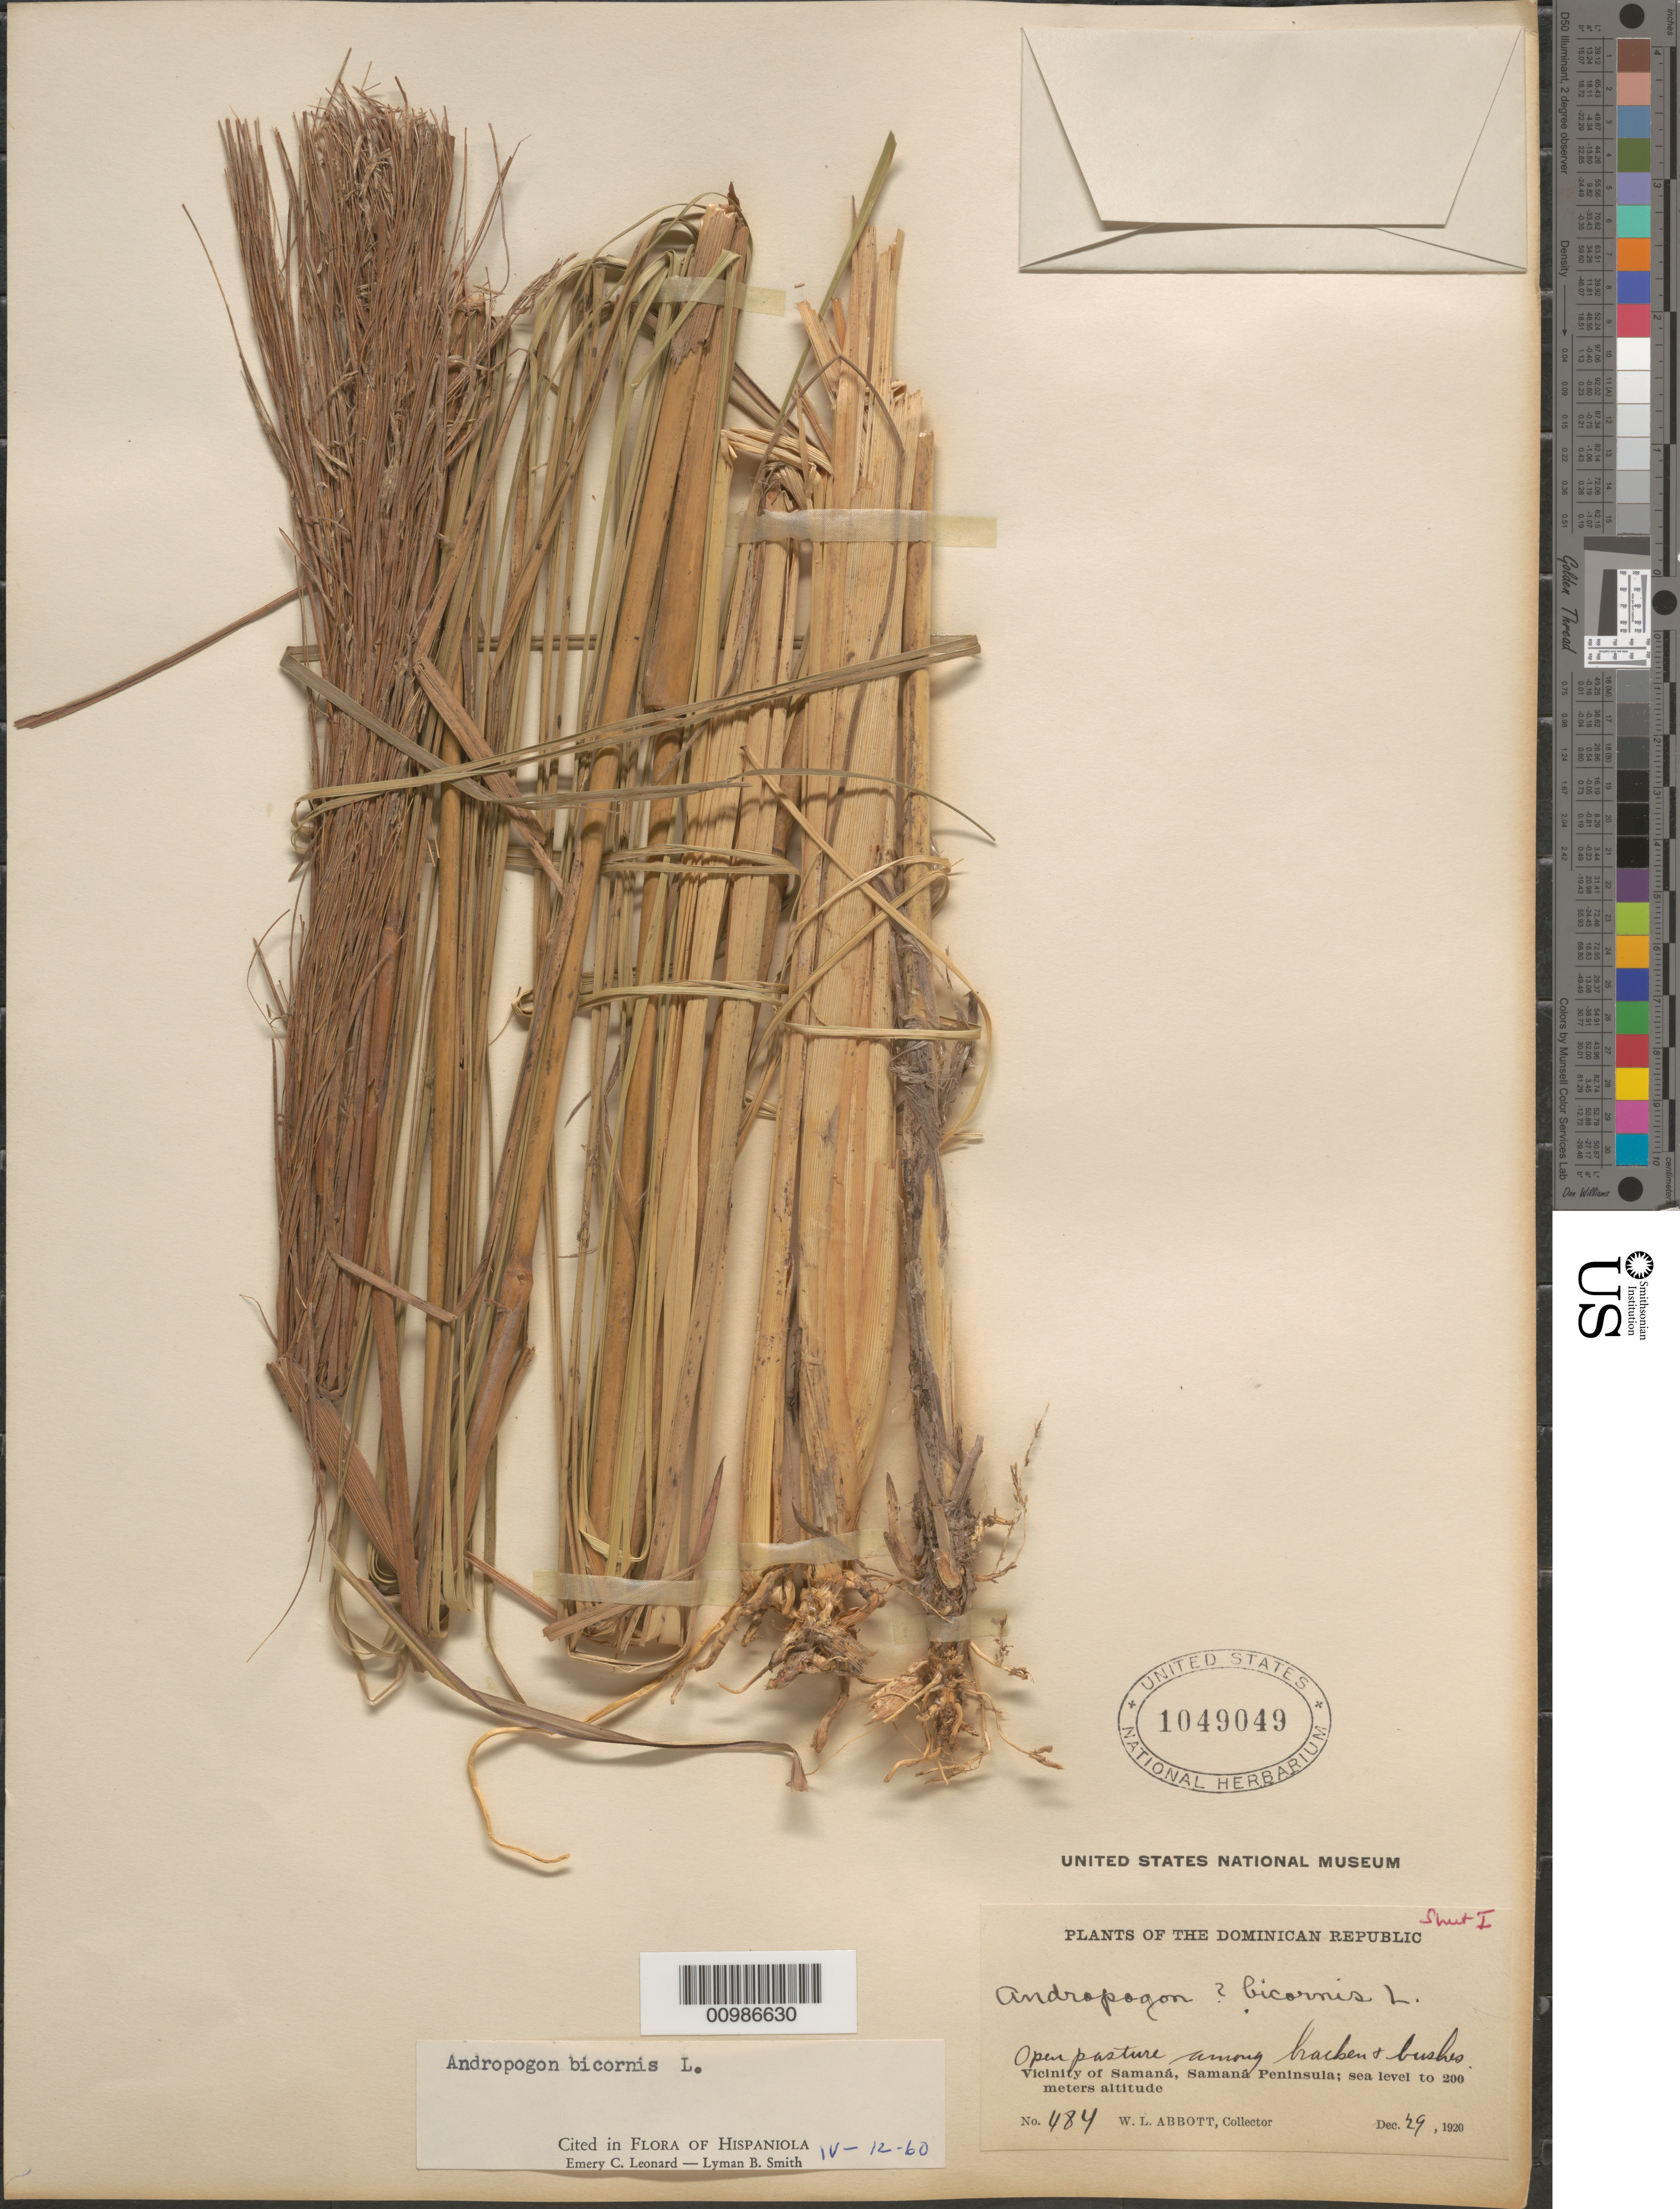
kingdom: Plantae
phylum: Tracheophyta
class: Liliopsida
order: Poales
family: Poaceae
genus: Andropogon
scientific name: Andropogon bicornis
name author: L.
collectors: W. L. Abbott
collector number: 484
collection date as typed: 29 Dec 1920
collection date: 1920-12-29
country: Dominican Republic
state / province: Samaná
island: Hispaniola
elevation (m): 0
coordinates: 0 N, 0 E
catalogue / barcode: US 1049049